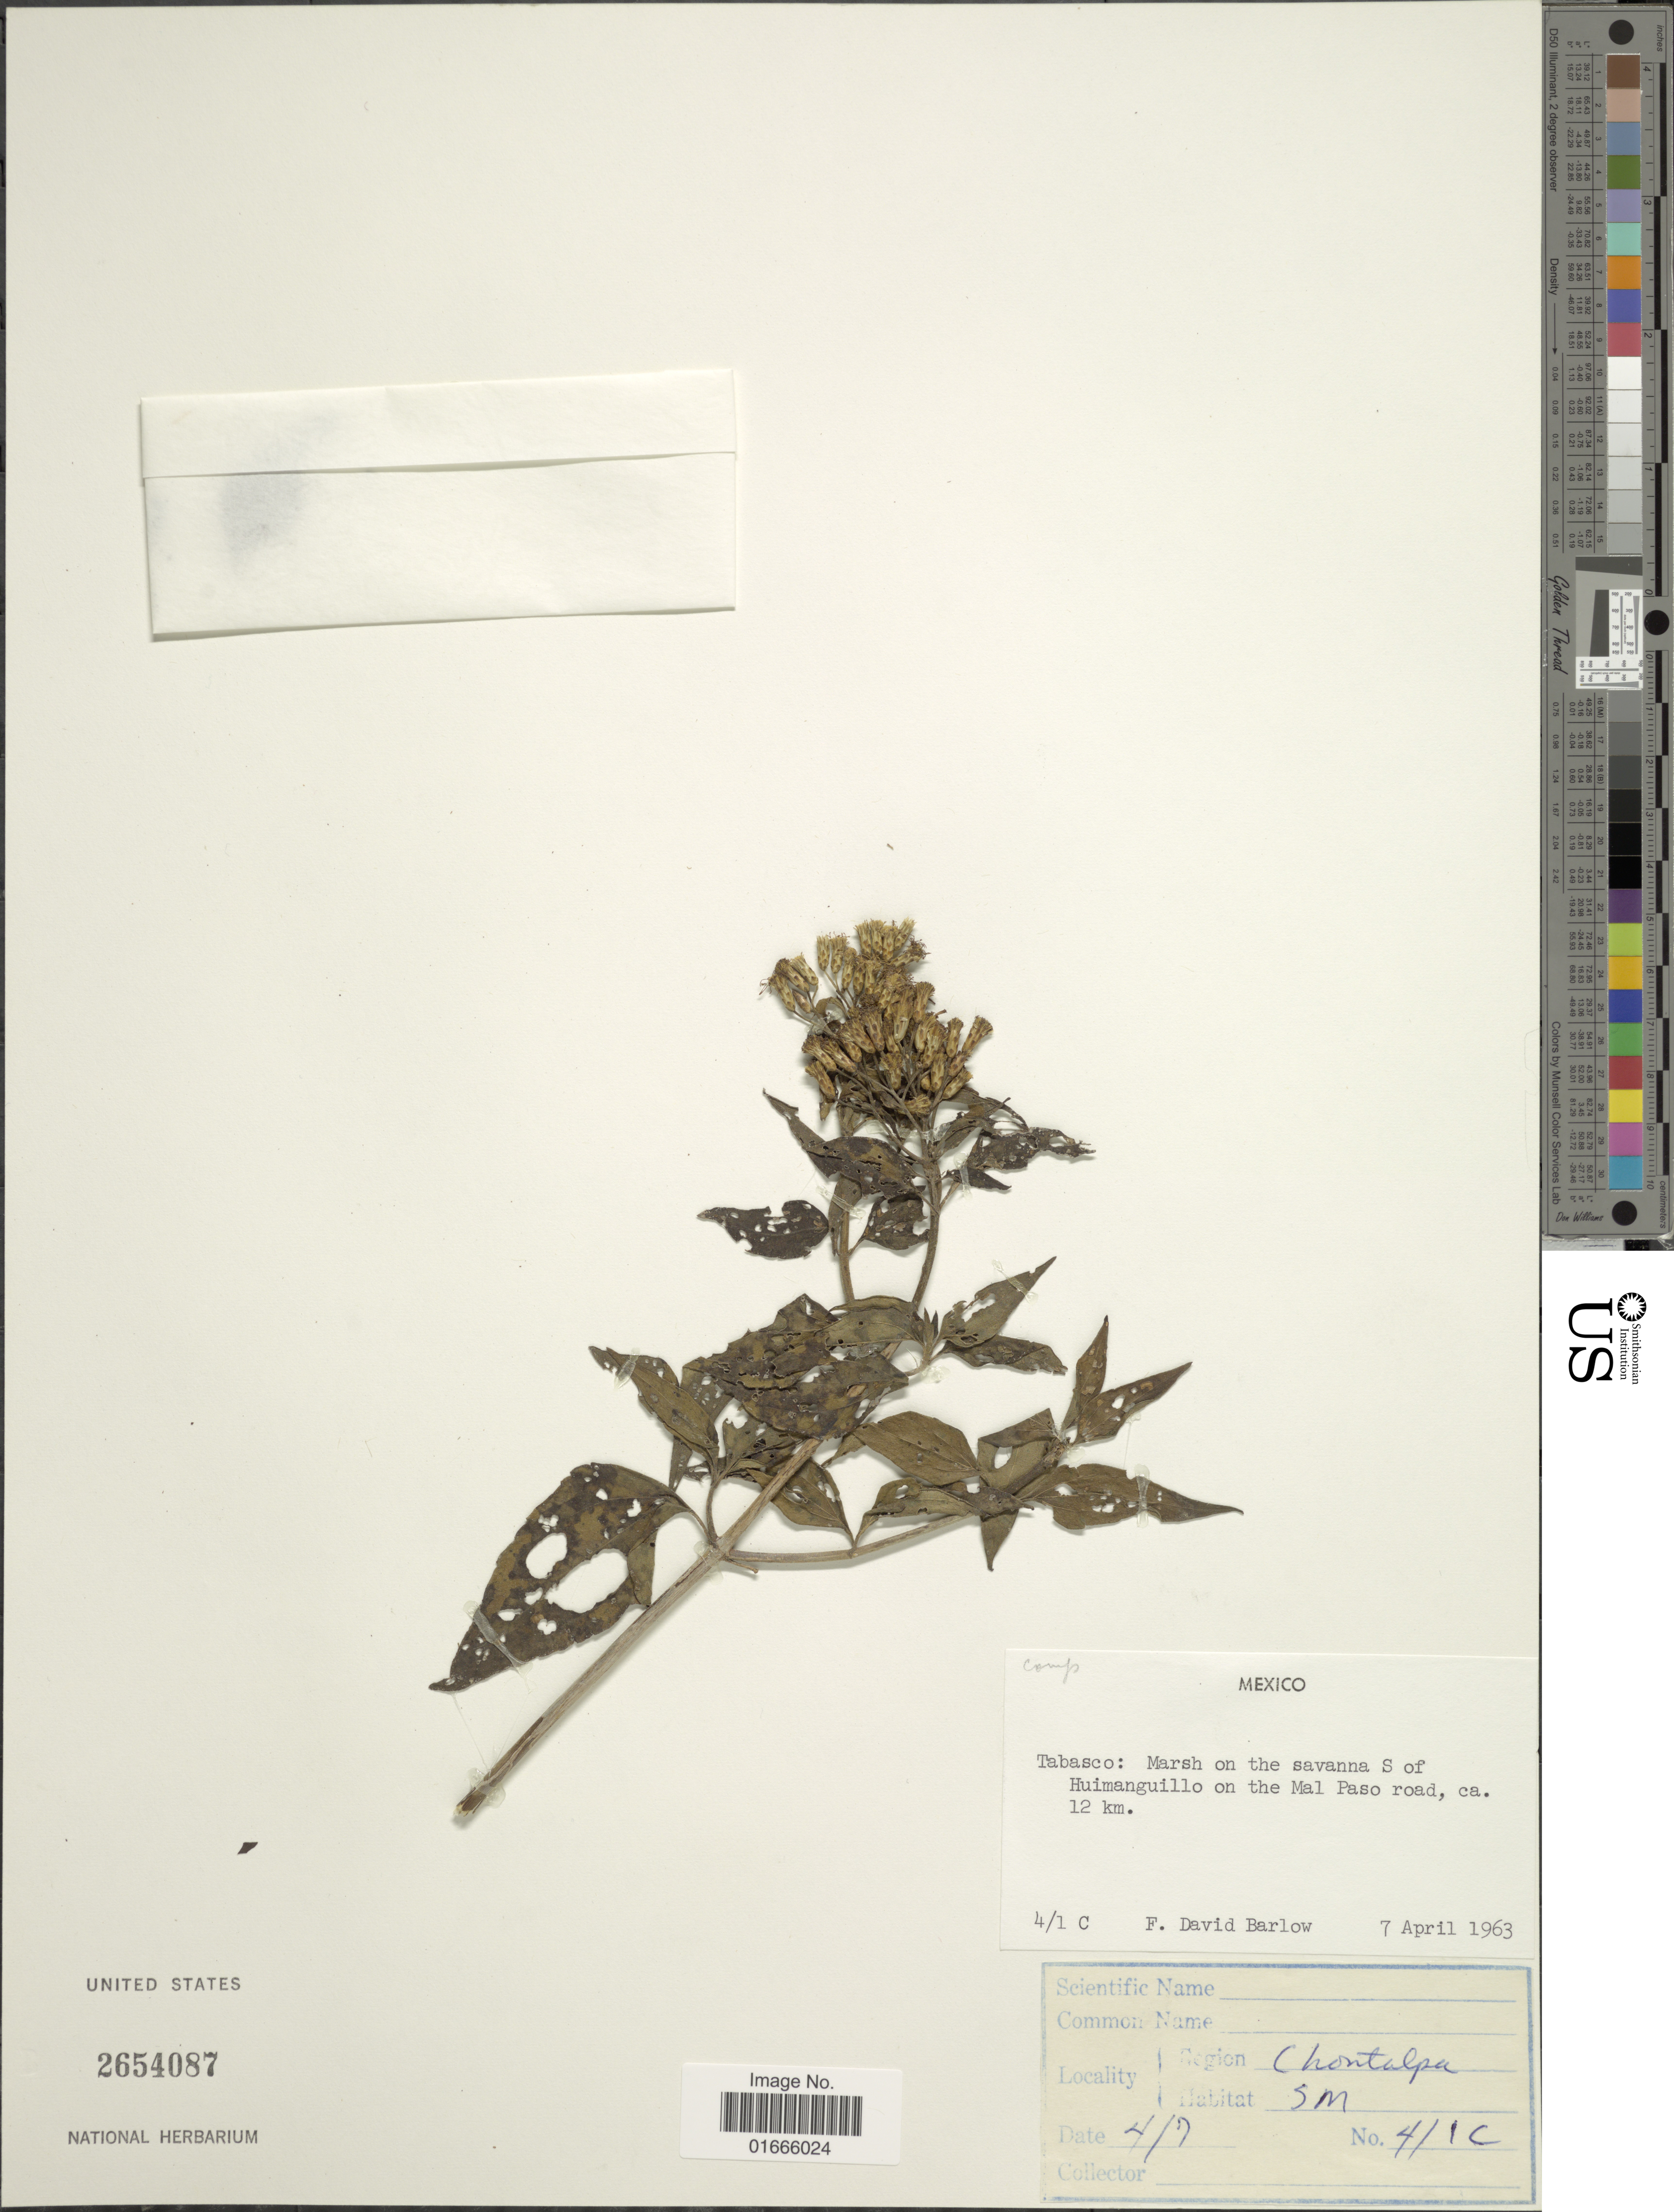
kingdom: Plantae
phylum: Tracheophyta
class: Magnoliopsida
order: Asterales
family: Asteraceae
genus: Chromolaena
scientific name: Chromolaena odorata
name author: (L.) R.M. King & H. Rob.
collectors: F. D. Barlow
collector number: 4/1C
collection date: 1963-04-07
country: Mexico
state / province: Tabasco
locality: Tabasco: Marsh on the savanna S of Huimanguillo on the Mal Paso road, ca. 12 km, Chontalpa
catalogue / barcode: US 2654087